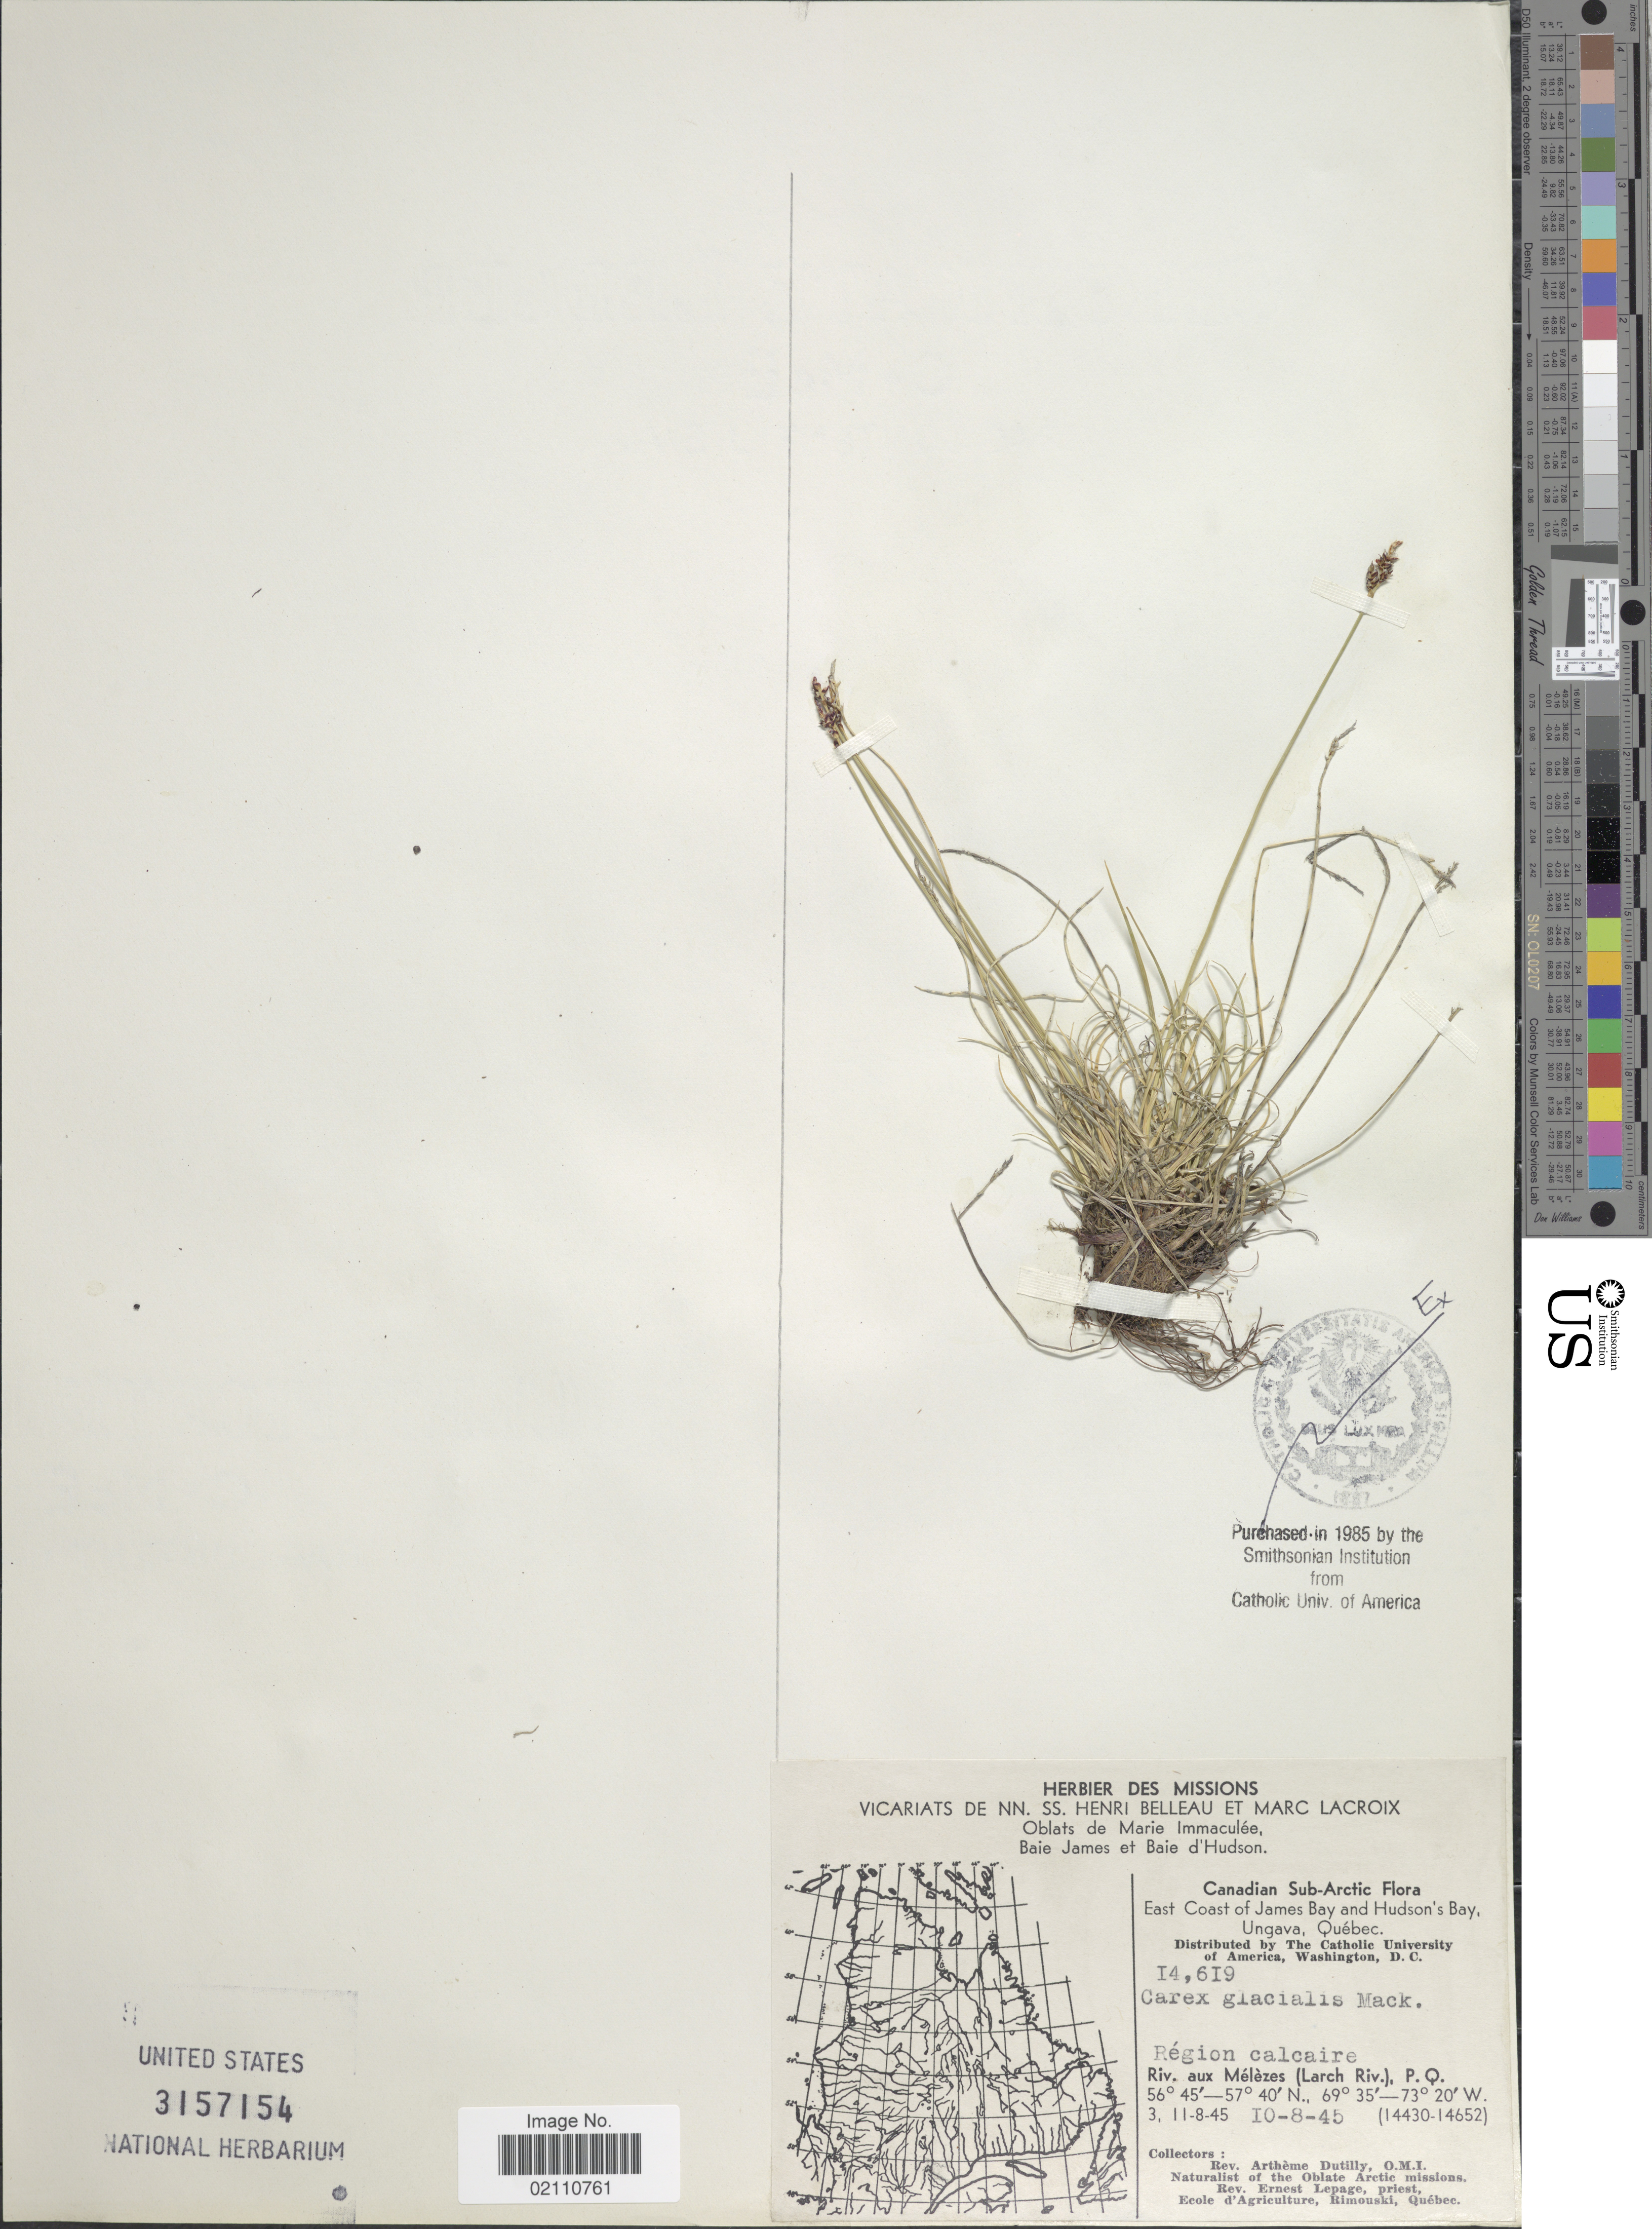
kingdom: Plantae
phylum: Tracheophyta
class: Liliopsida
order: Poales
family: Cyperaceae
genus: Carex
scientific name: Carex glacialis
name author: Mack.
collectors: A. Dutilly & E. Lepage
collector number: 14619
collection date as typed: Transcribed d/m/y: 10/8/45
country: Canada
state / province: Quebec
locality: Canadian Sub-Arctic, East Coast of James Bay and Hudson's Bay, Ungava, Region calcaire, Riv. aux Melezes (Larch Riv.), P.Q.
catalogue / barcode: US 3157154